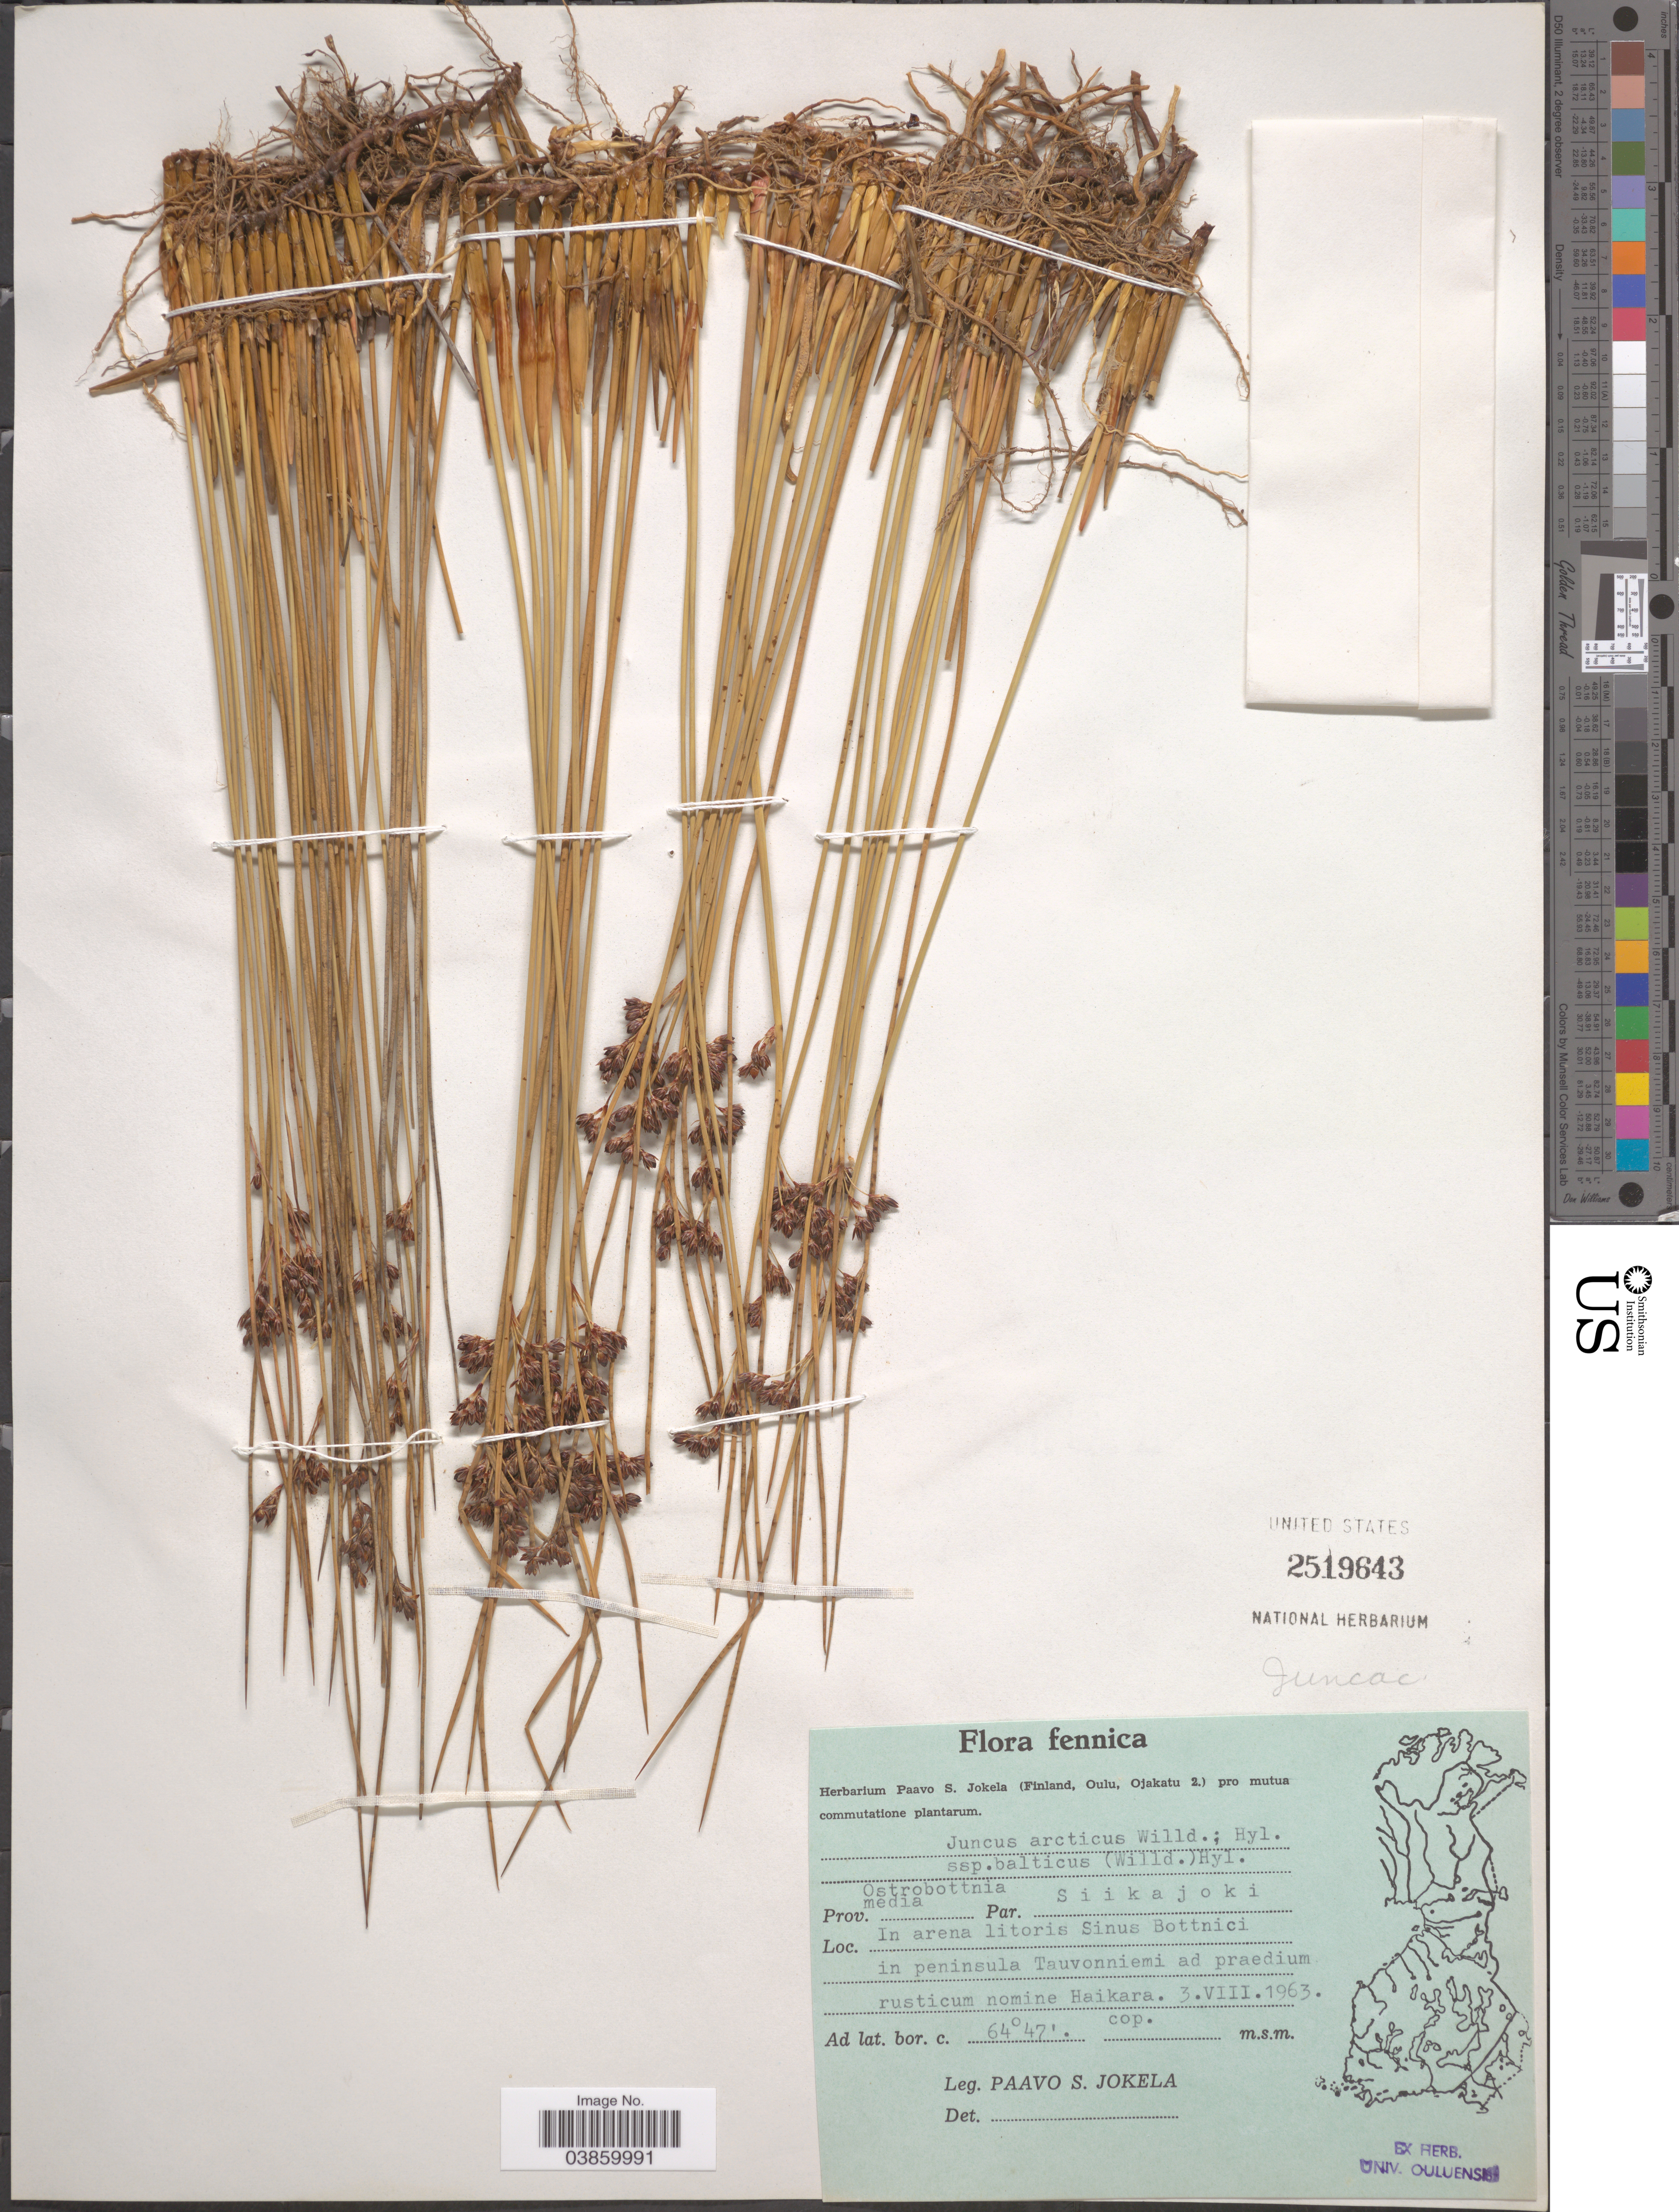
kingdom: Plantae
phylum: Tracheophyta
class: Liliopsida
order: Poales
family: Juncaceae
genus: Juncus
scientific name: Juncus arcticus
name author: Willd.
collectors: P. Jokela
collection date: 1963-08-03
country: Finland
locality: Fennica. Prov. Ostrobottnia media. Par. Siikajoki. In arena litoris Sinus Bottnici in peninsula Tauvonniemi ad praedium rusticum nomine Haikara.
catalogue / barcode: US 2519643